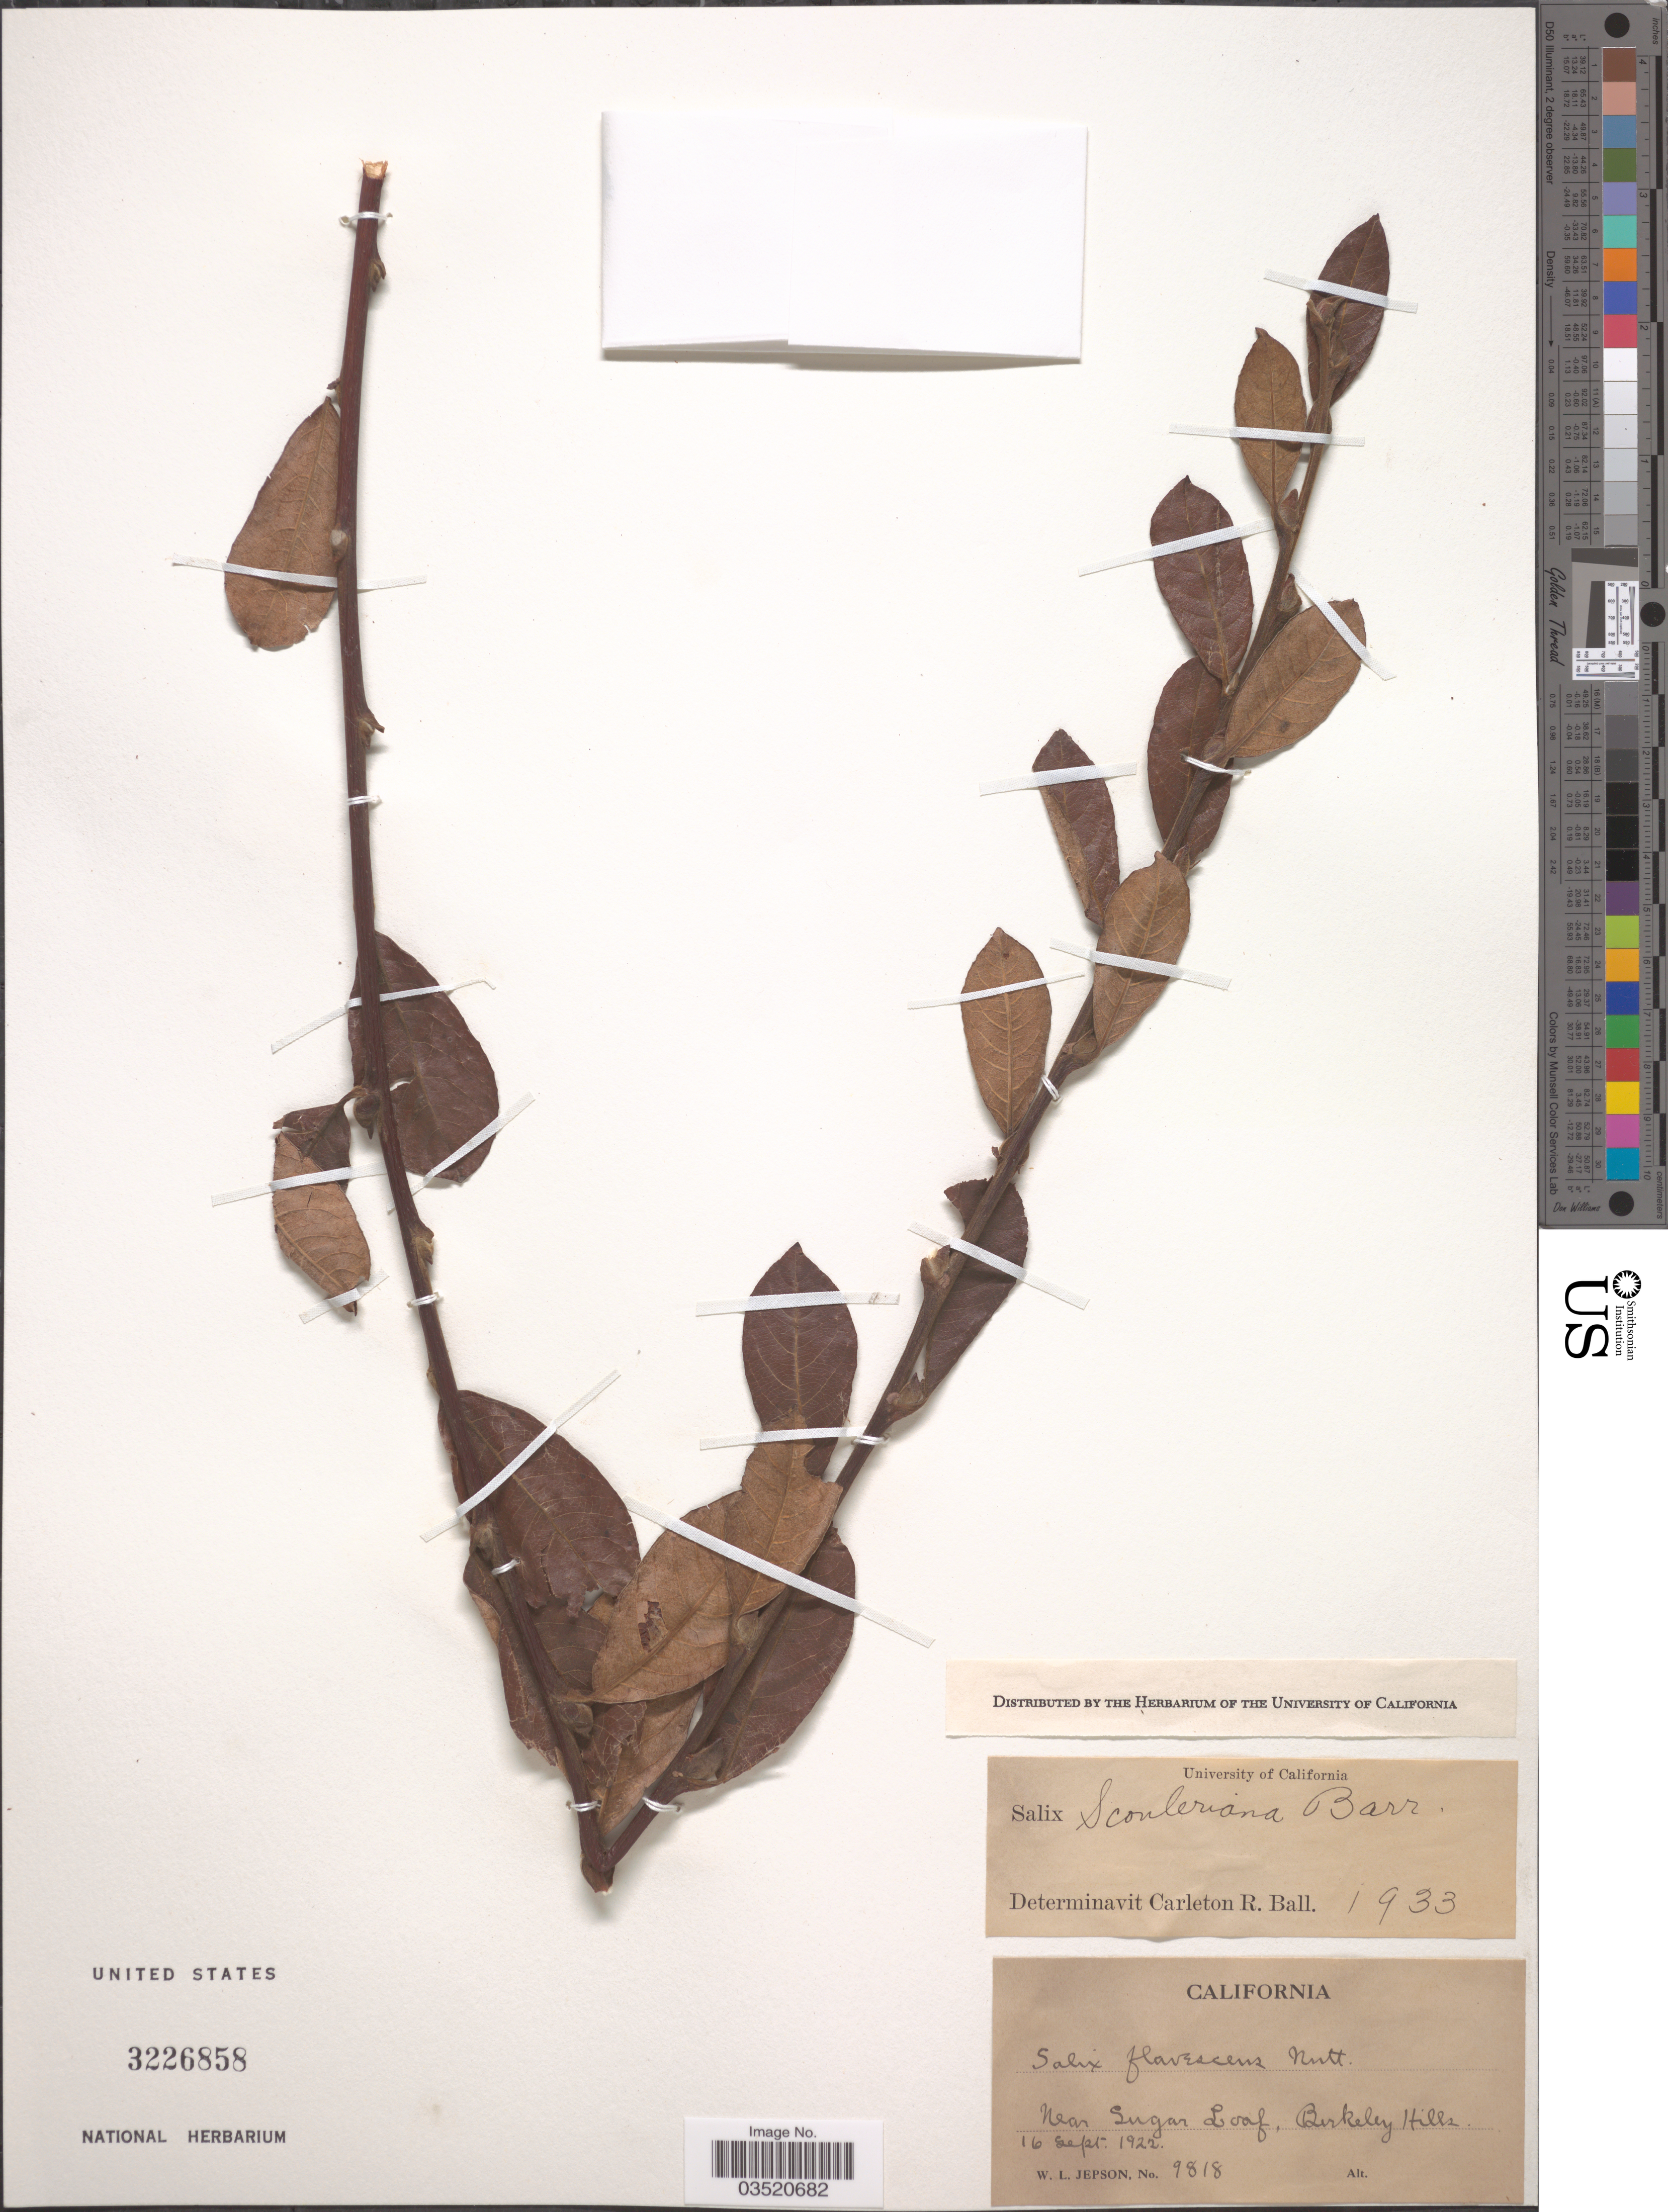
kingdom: Plantae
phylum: Tracheophyta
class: Magnoliopsida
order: Malpighiales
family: Salicaceae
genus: Salix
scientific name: Salix scouleriana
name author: Barratt ex Hook.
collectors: W. L. Jepson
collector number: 9818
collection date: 1922-09-16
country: United States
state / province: California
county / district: Alameda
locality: Near Sugar Loaf, Berkeley Hills.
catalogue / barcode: US 3226858